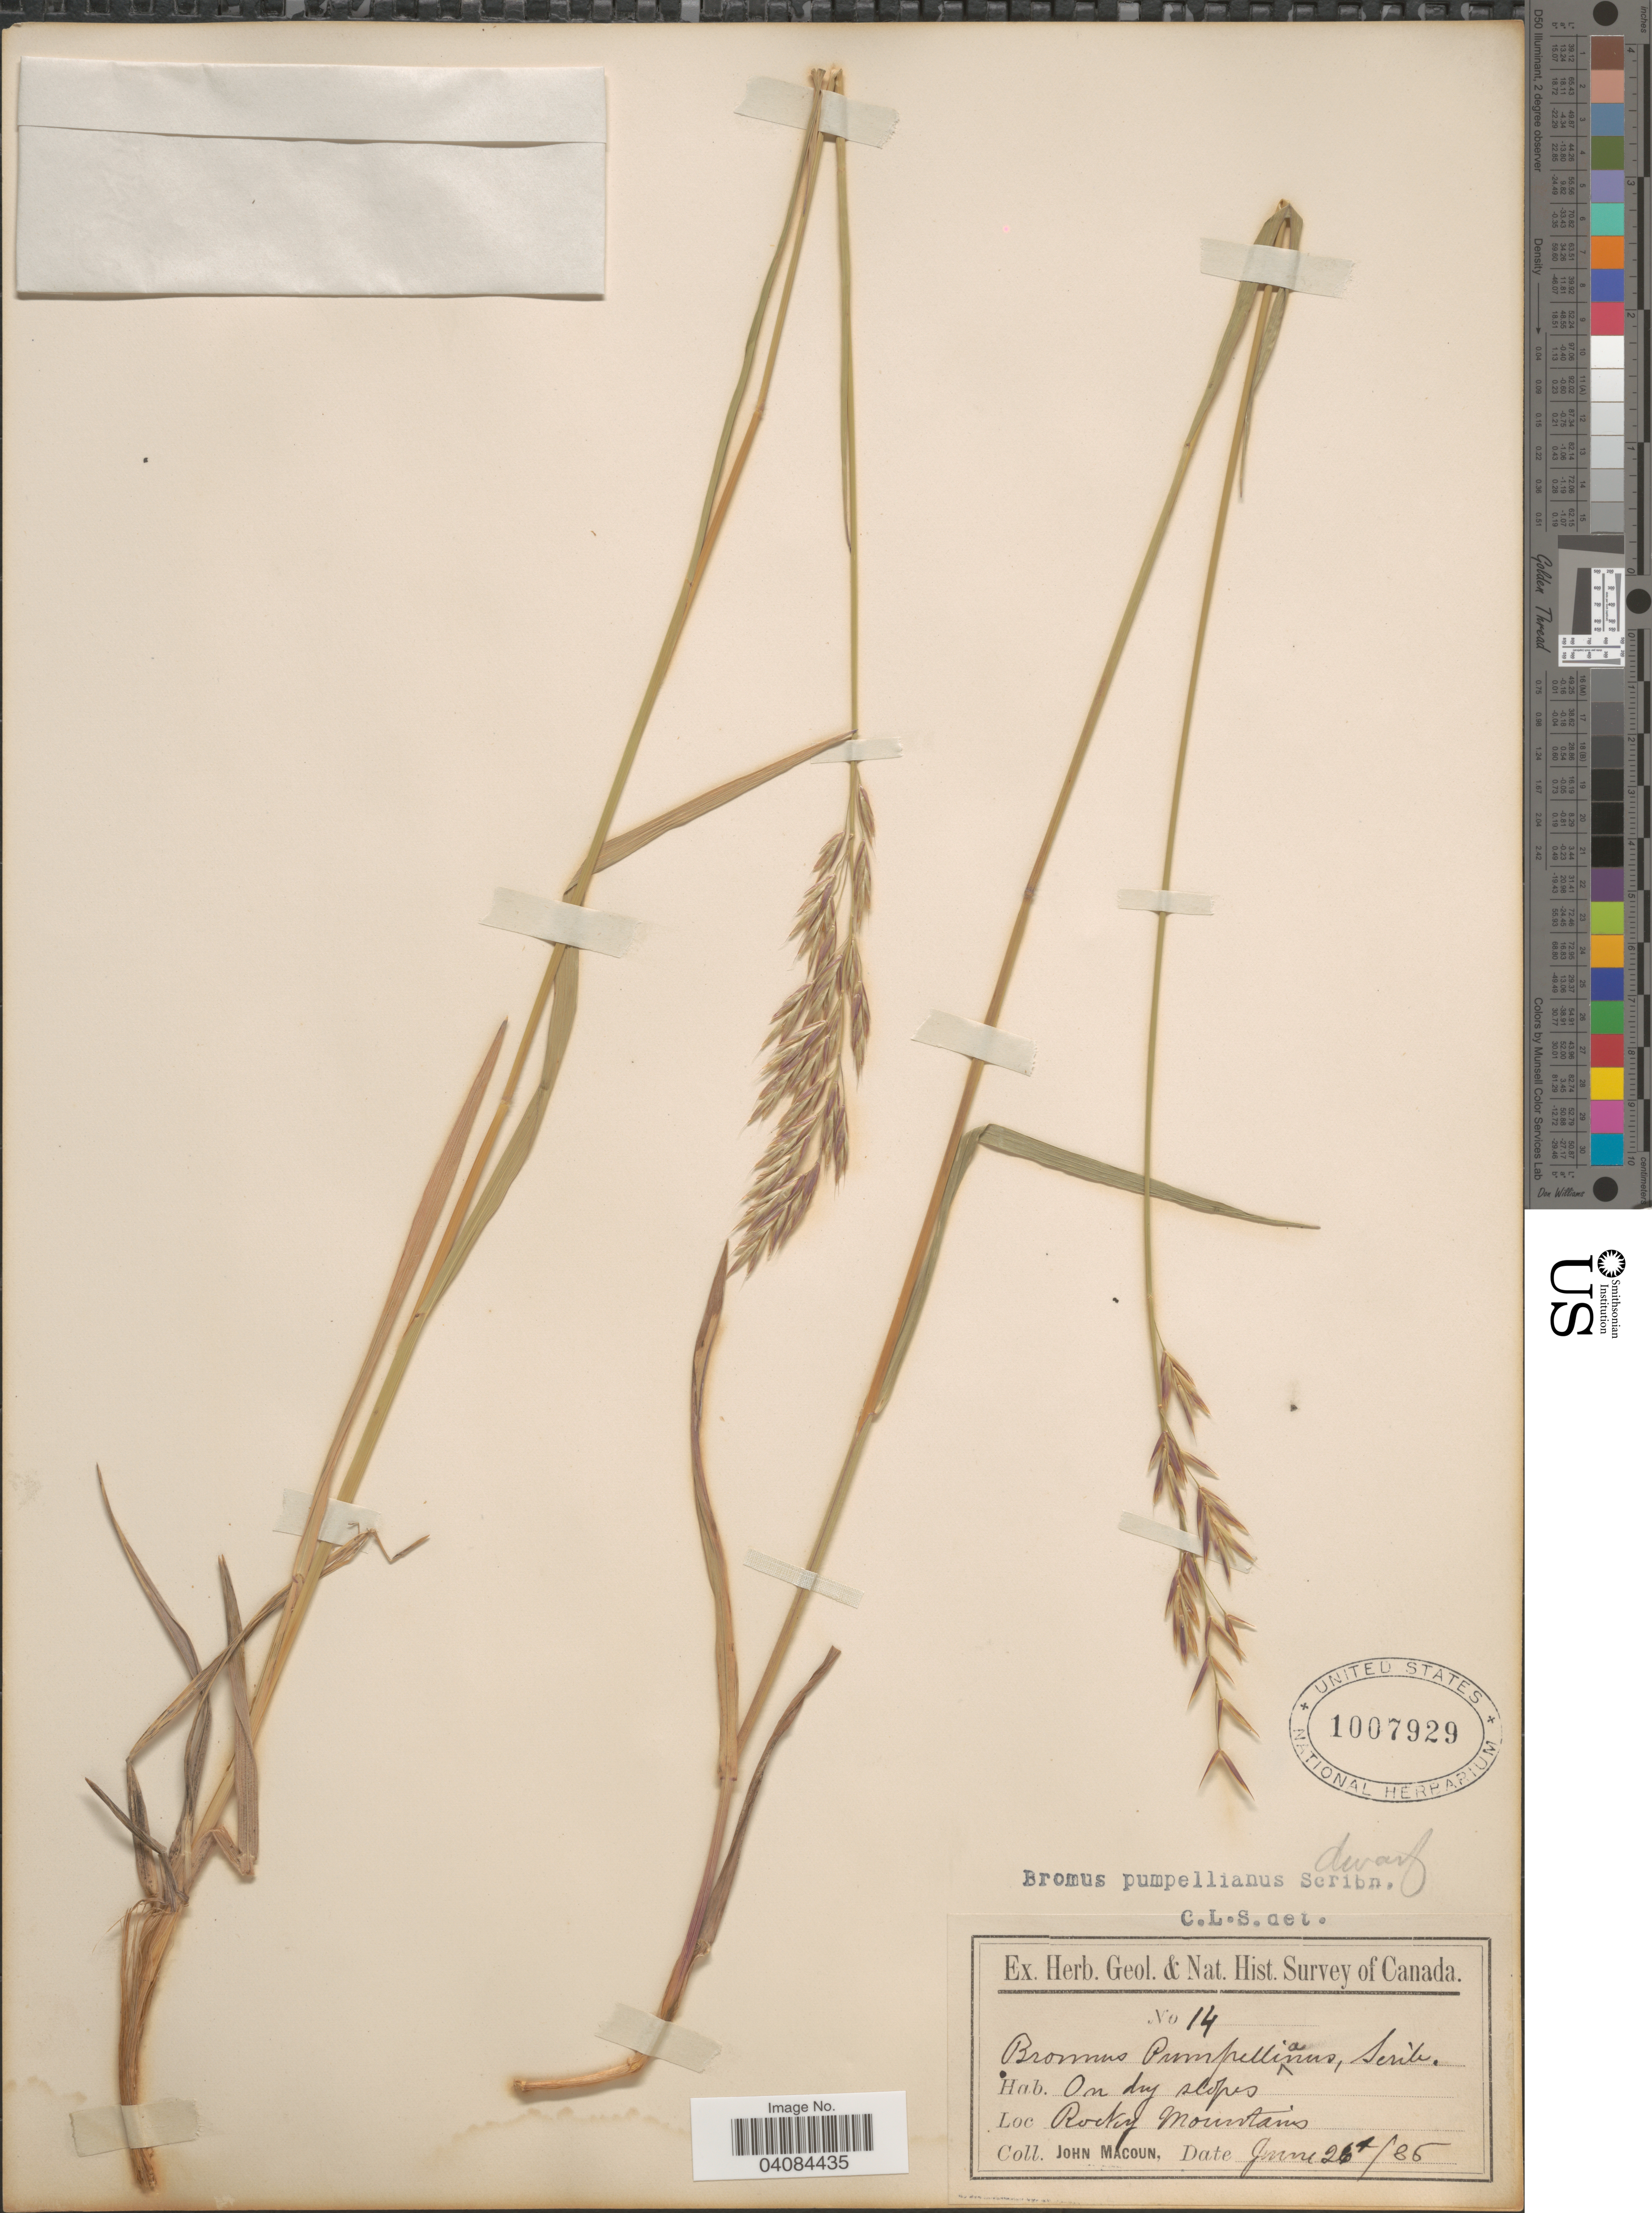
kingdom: Plantae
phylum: Tracheophyta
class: Liliopsida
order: Poales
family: Poaceae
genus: Bromus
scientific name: Bromus pumpellianus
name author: Scribn.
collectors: J. Macoun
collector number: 14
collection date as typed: Transcribed d/m/y: 26/6/86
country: Canada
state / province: Alberta/ British Columbia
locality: Herb. Geol. & Nat. Hist. Survey of Canada. On dry slopes. Rocky Mountains.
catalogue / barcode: US 1007929